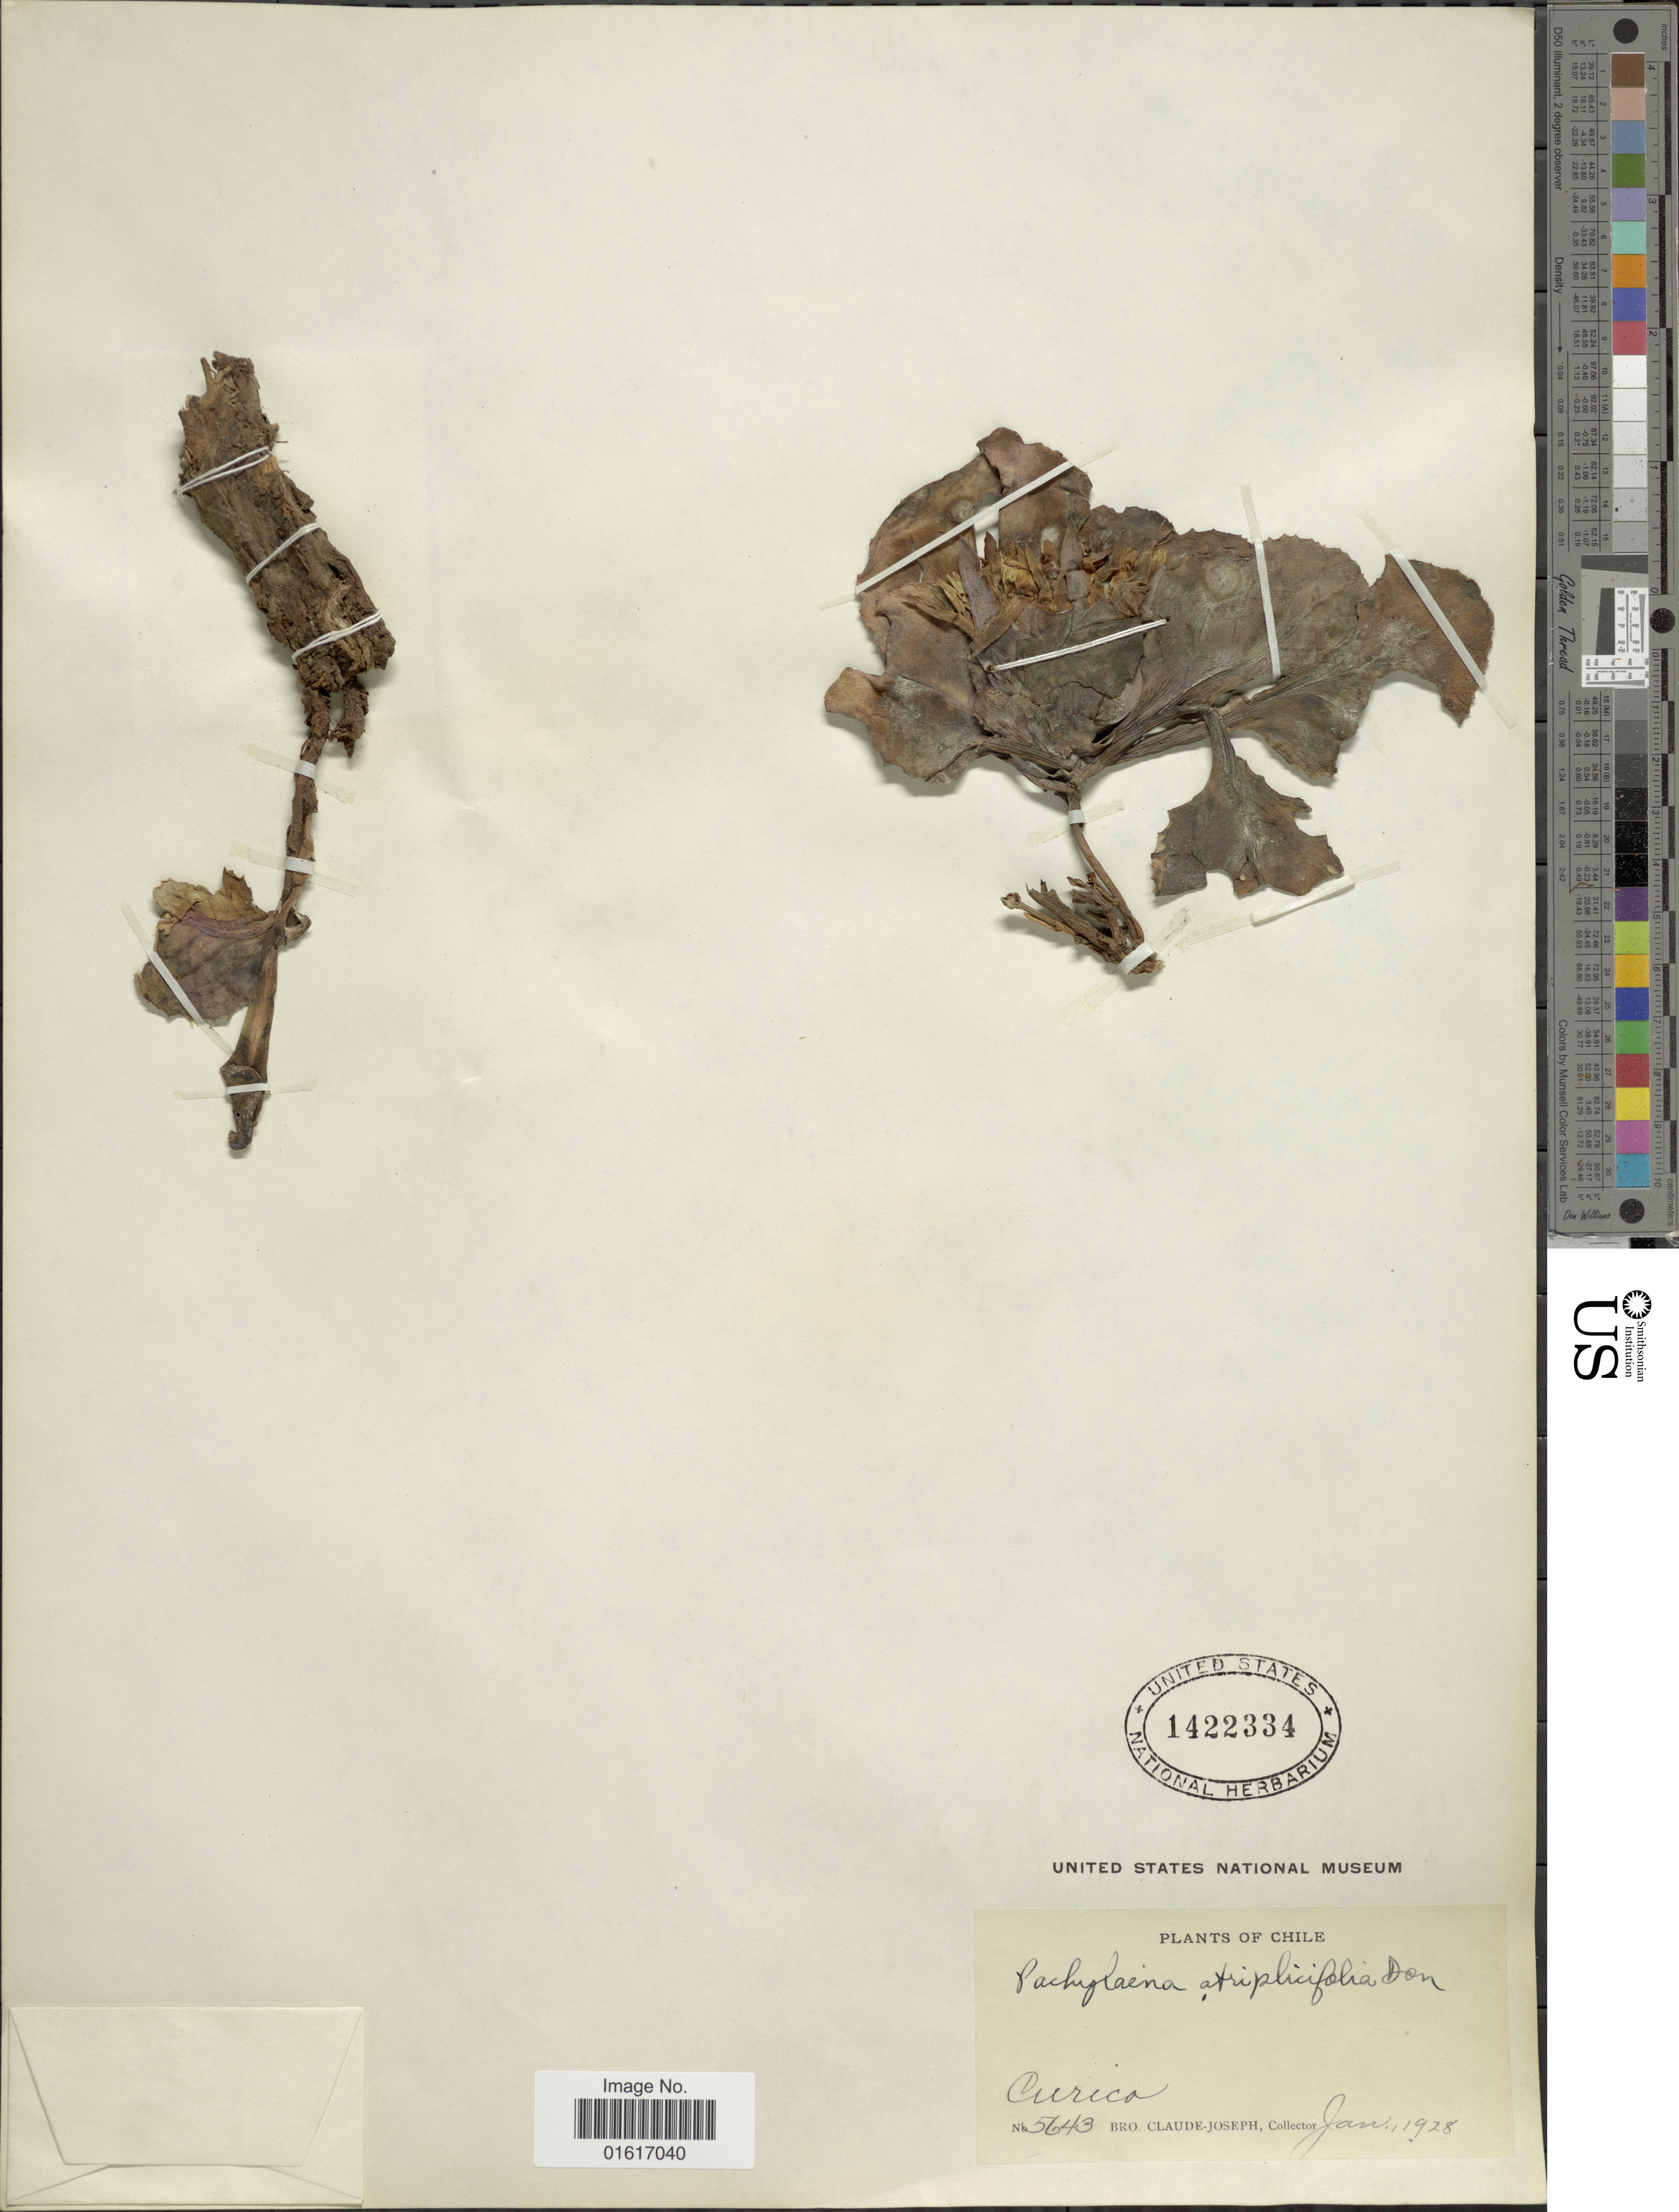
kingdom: Plantae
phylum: Tracheophyta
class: Magnoliopsida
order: Asterales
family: Asteraceae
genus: Pachylaena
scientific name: Pachylaena atriplicifolia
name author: D. Don ex Arn.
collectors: Bro. Claude-Joseph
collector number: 5643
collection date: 1928-01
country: Chile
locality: Curico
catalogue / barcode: US 1422334